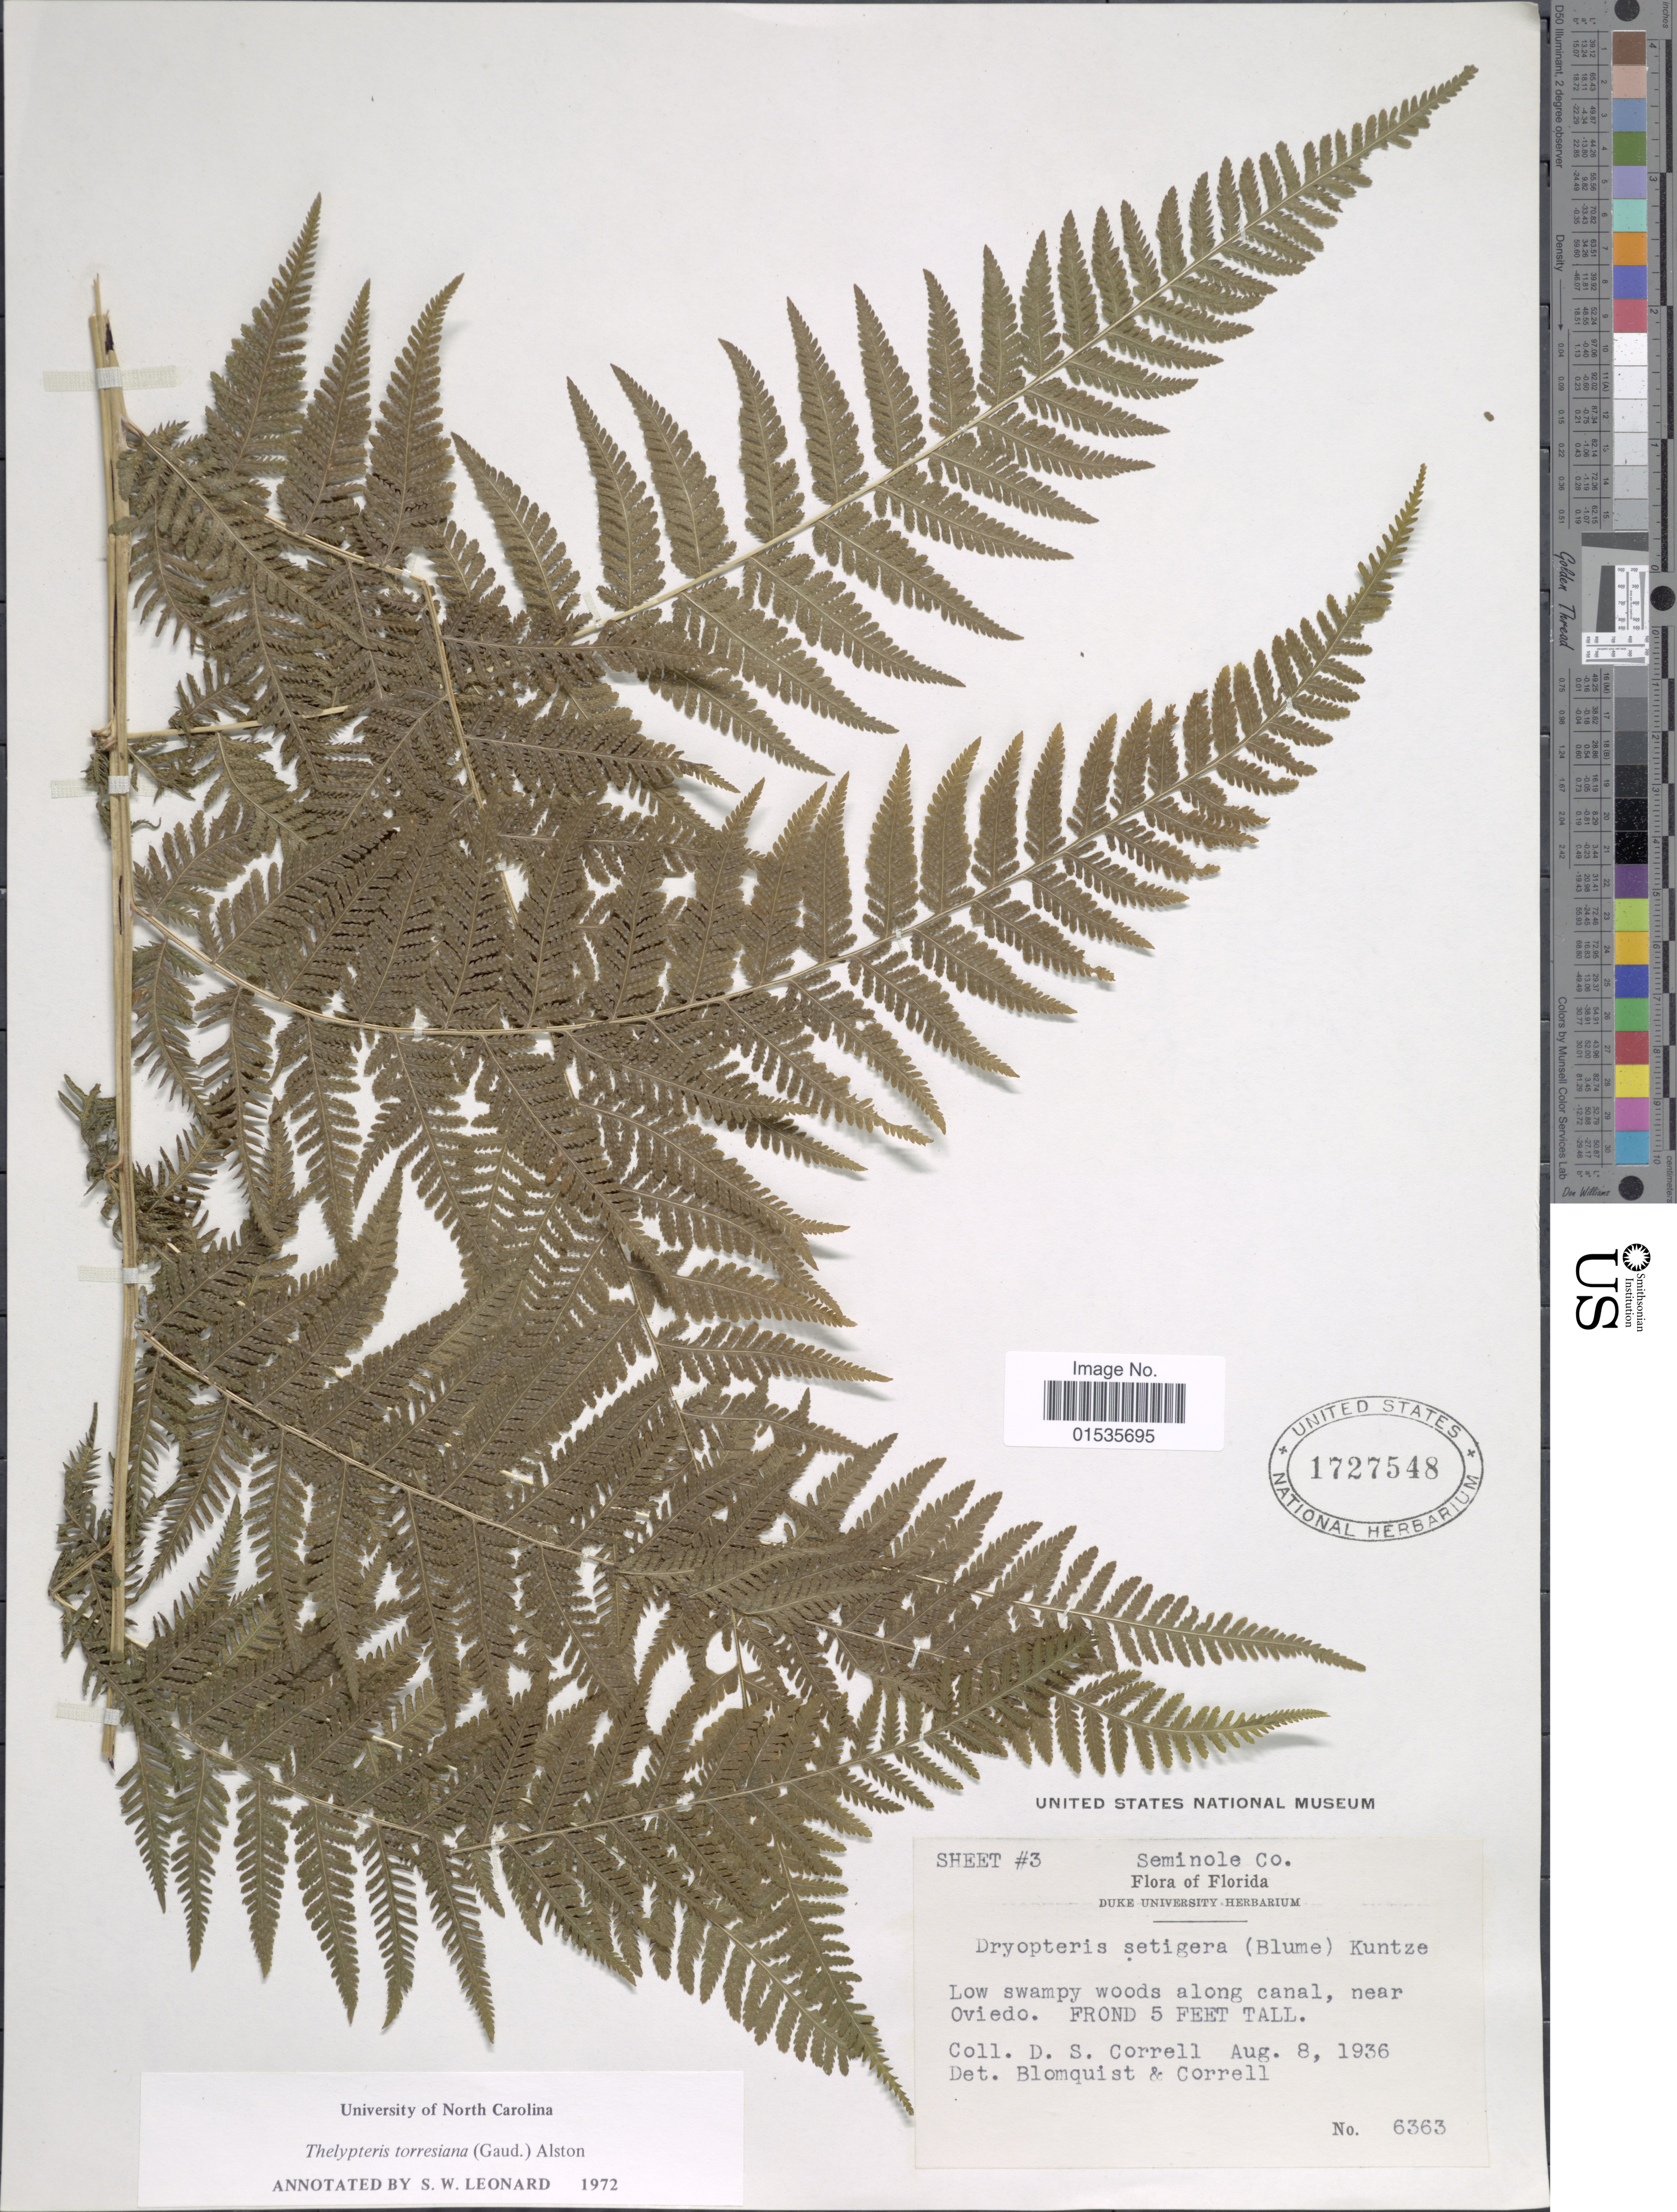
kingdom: Plantae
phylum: Tracheophyta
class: Polypodiopsida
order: Polypodiales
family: Thelypteridaceae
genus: Macrothelypteris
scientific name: Macrothelypteris torresiana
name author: (Gaudich.) Ching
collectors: D. S. Correll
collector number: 6363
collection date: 1936-08-08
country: United States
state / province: Florida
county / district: Seminole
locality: along canal, near Oviedo.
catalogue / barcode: US 1727548